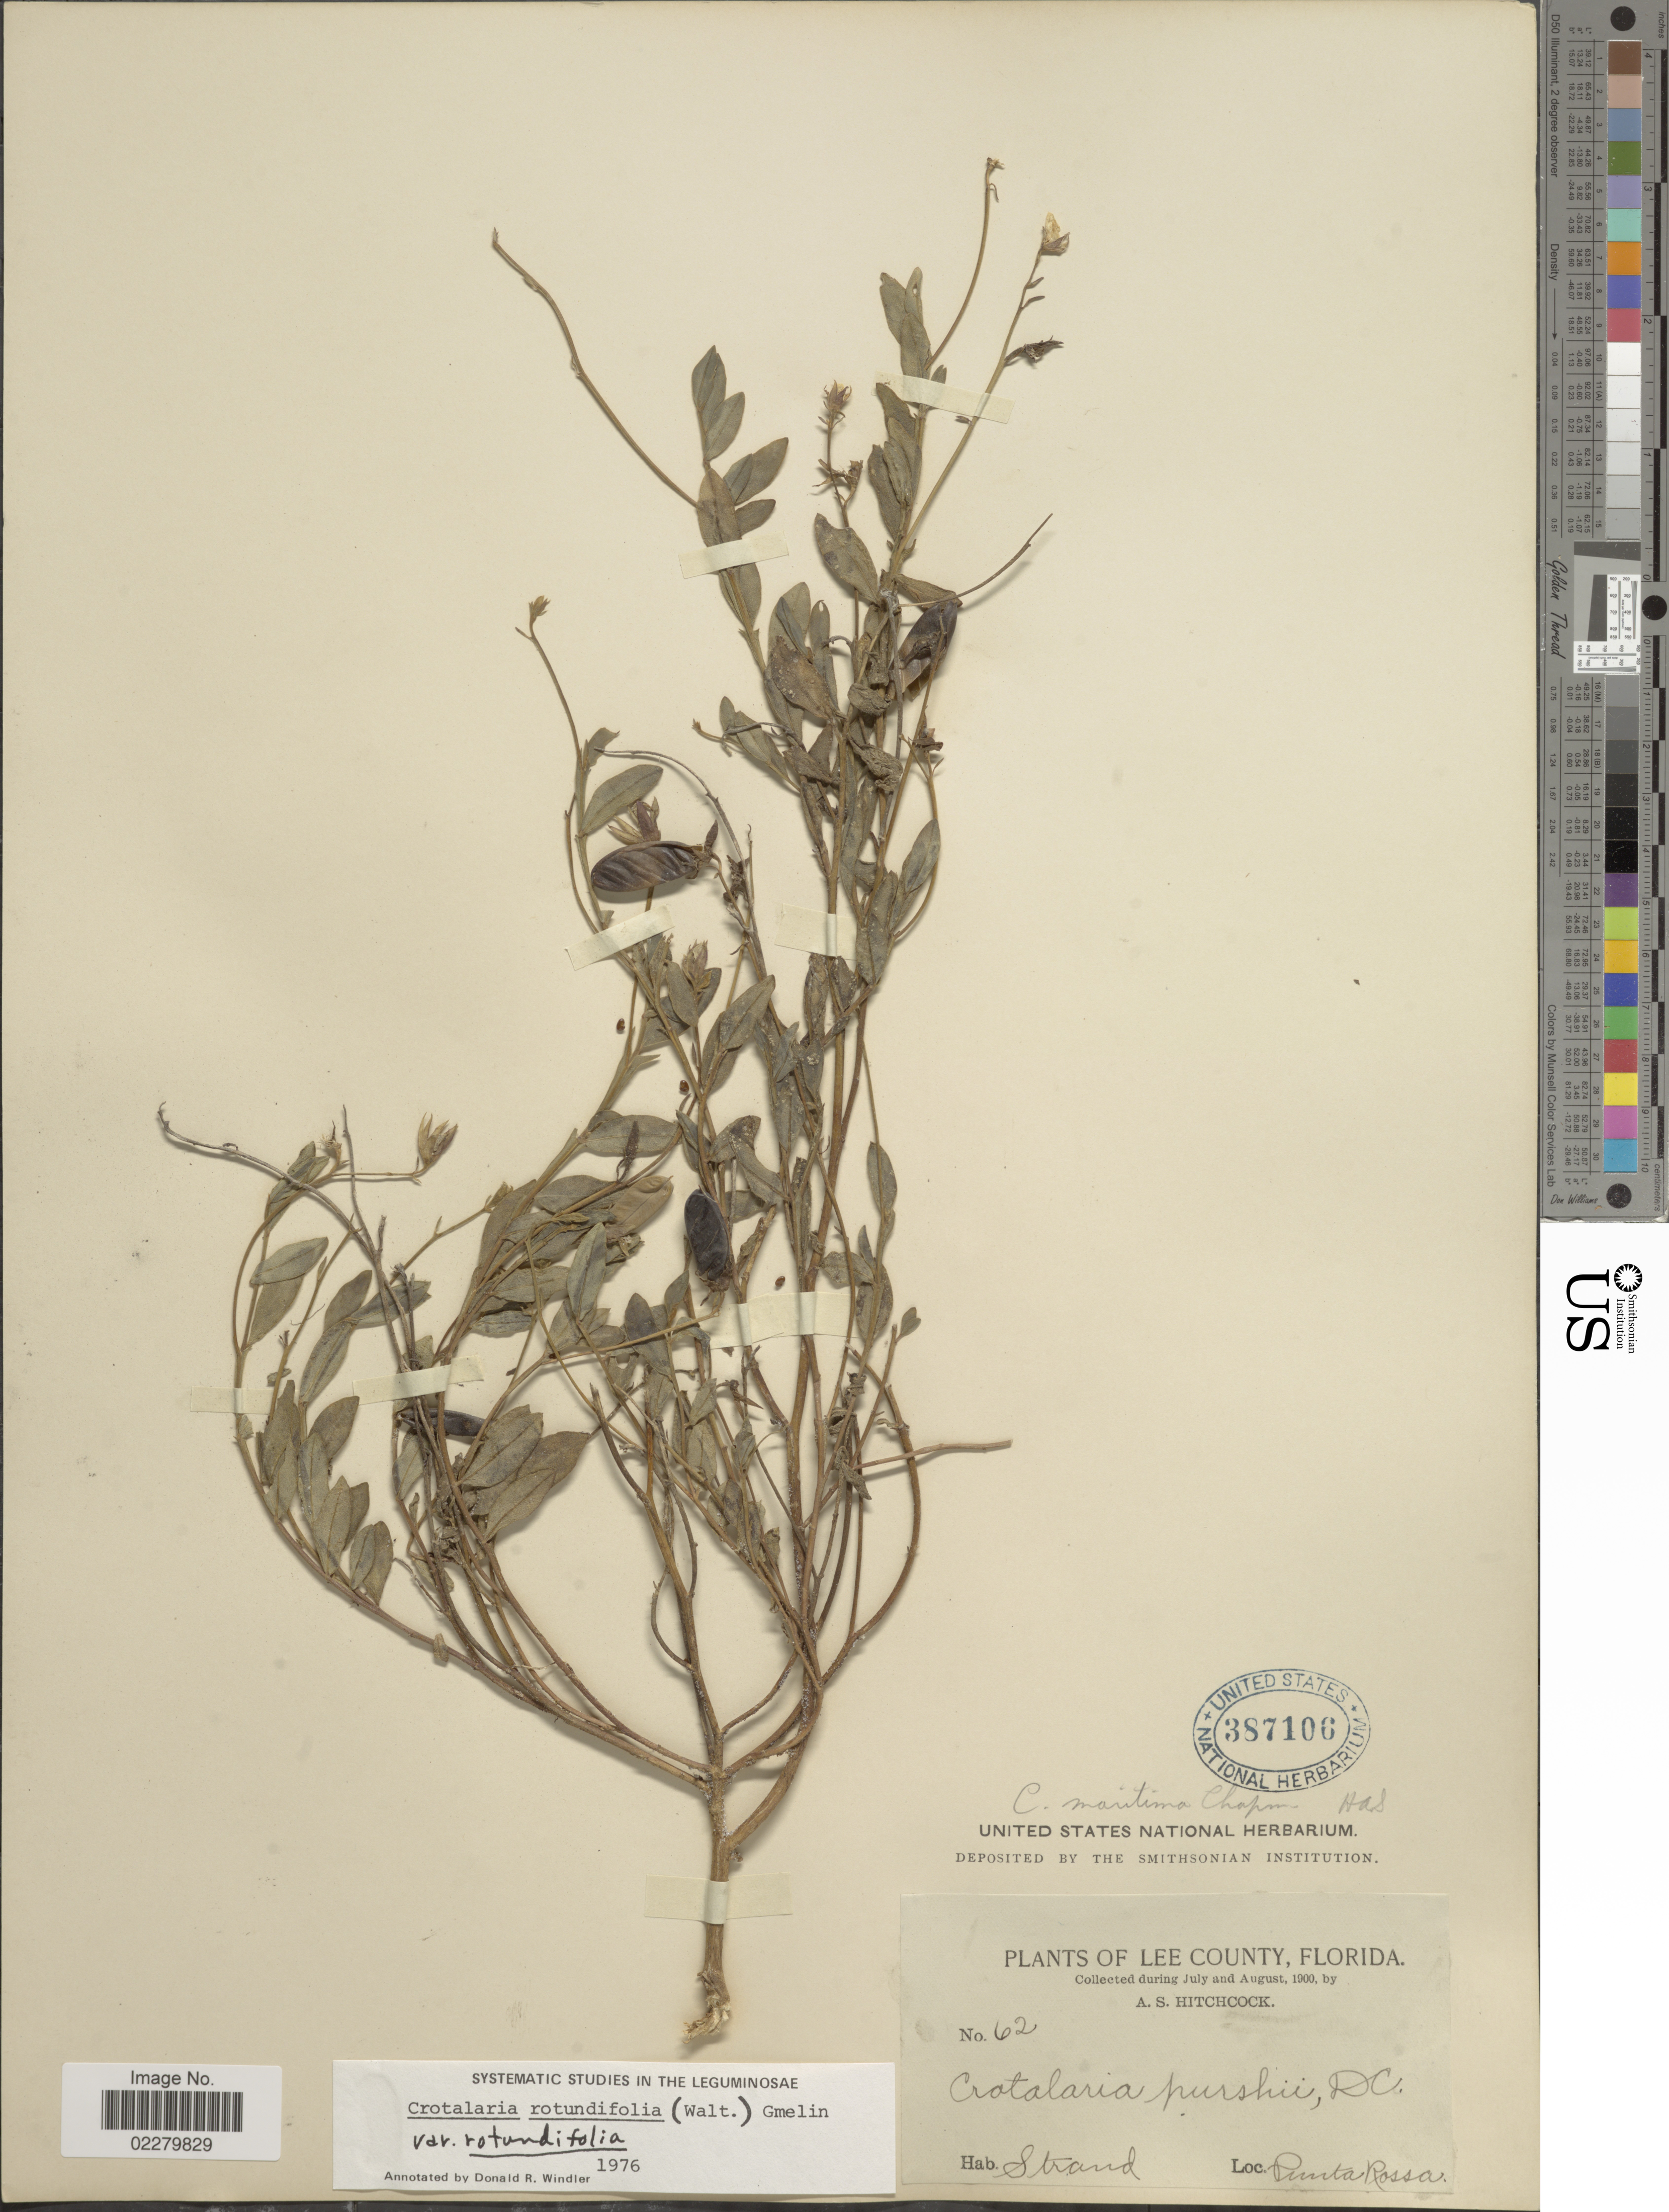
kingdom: Plantae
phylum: Tracheophyta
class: Magnoliopsida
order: Fabales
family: Fabaceae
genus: Crotalaria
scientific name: Crotalaria rotundifolia var. rotundifolia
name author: (Walter) J.F. Gmel.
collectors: A. S. Hitchcock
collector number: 62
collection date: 1900-07/1900-08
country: United States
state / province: Florida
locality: Lee County, Florida. Strand. Punta Rossa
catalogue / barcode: US 387106